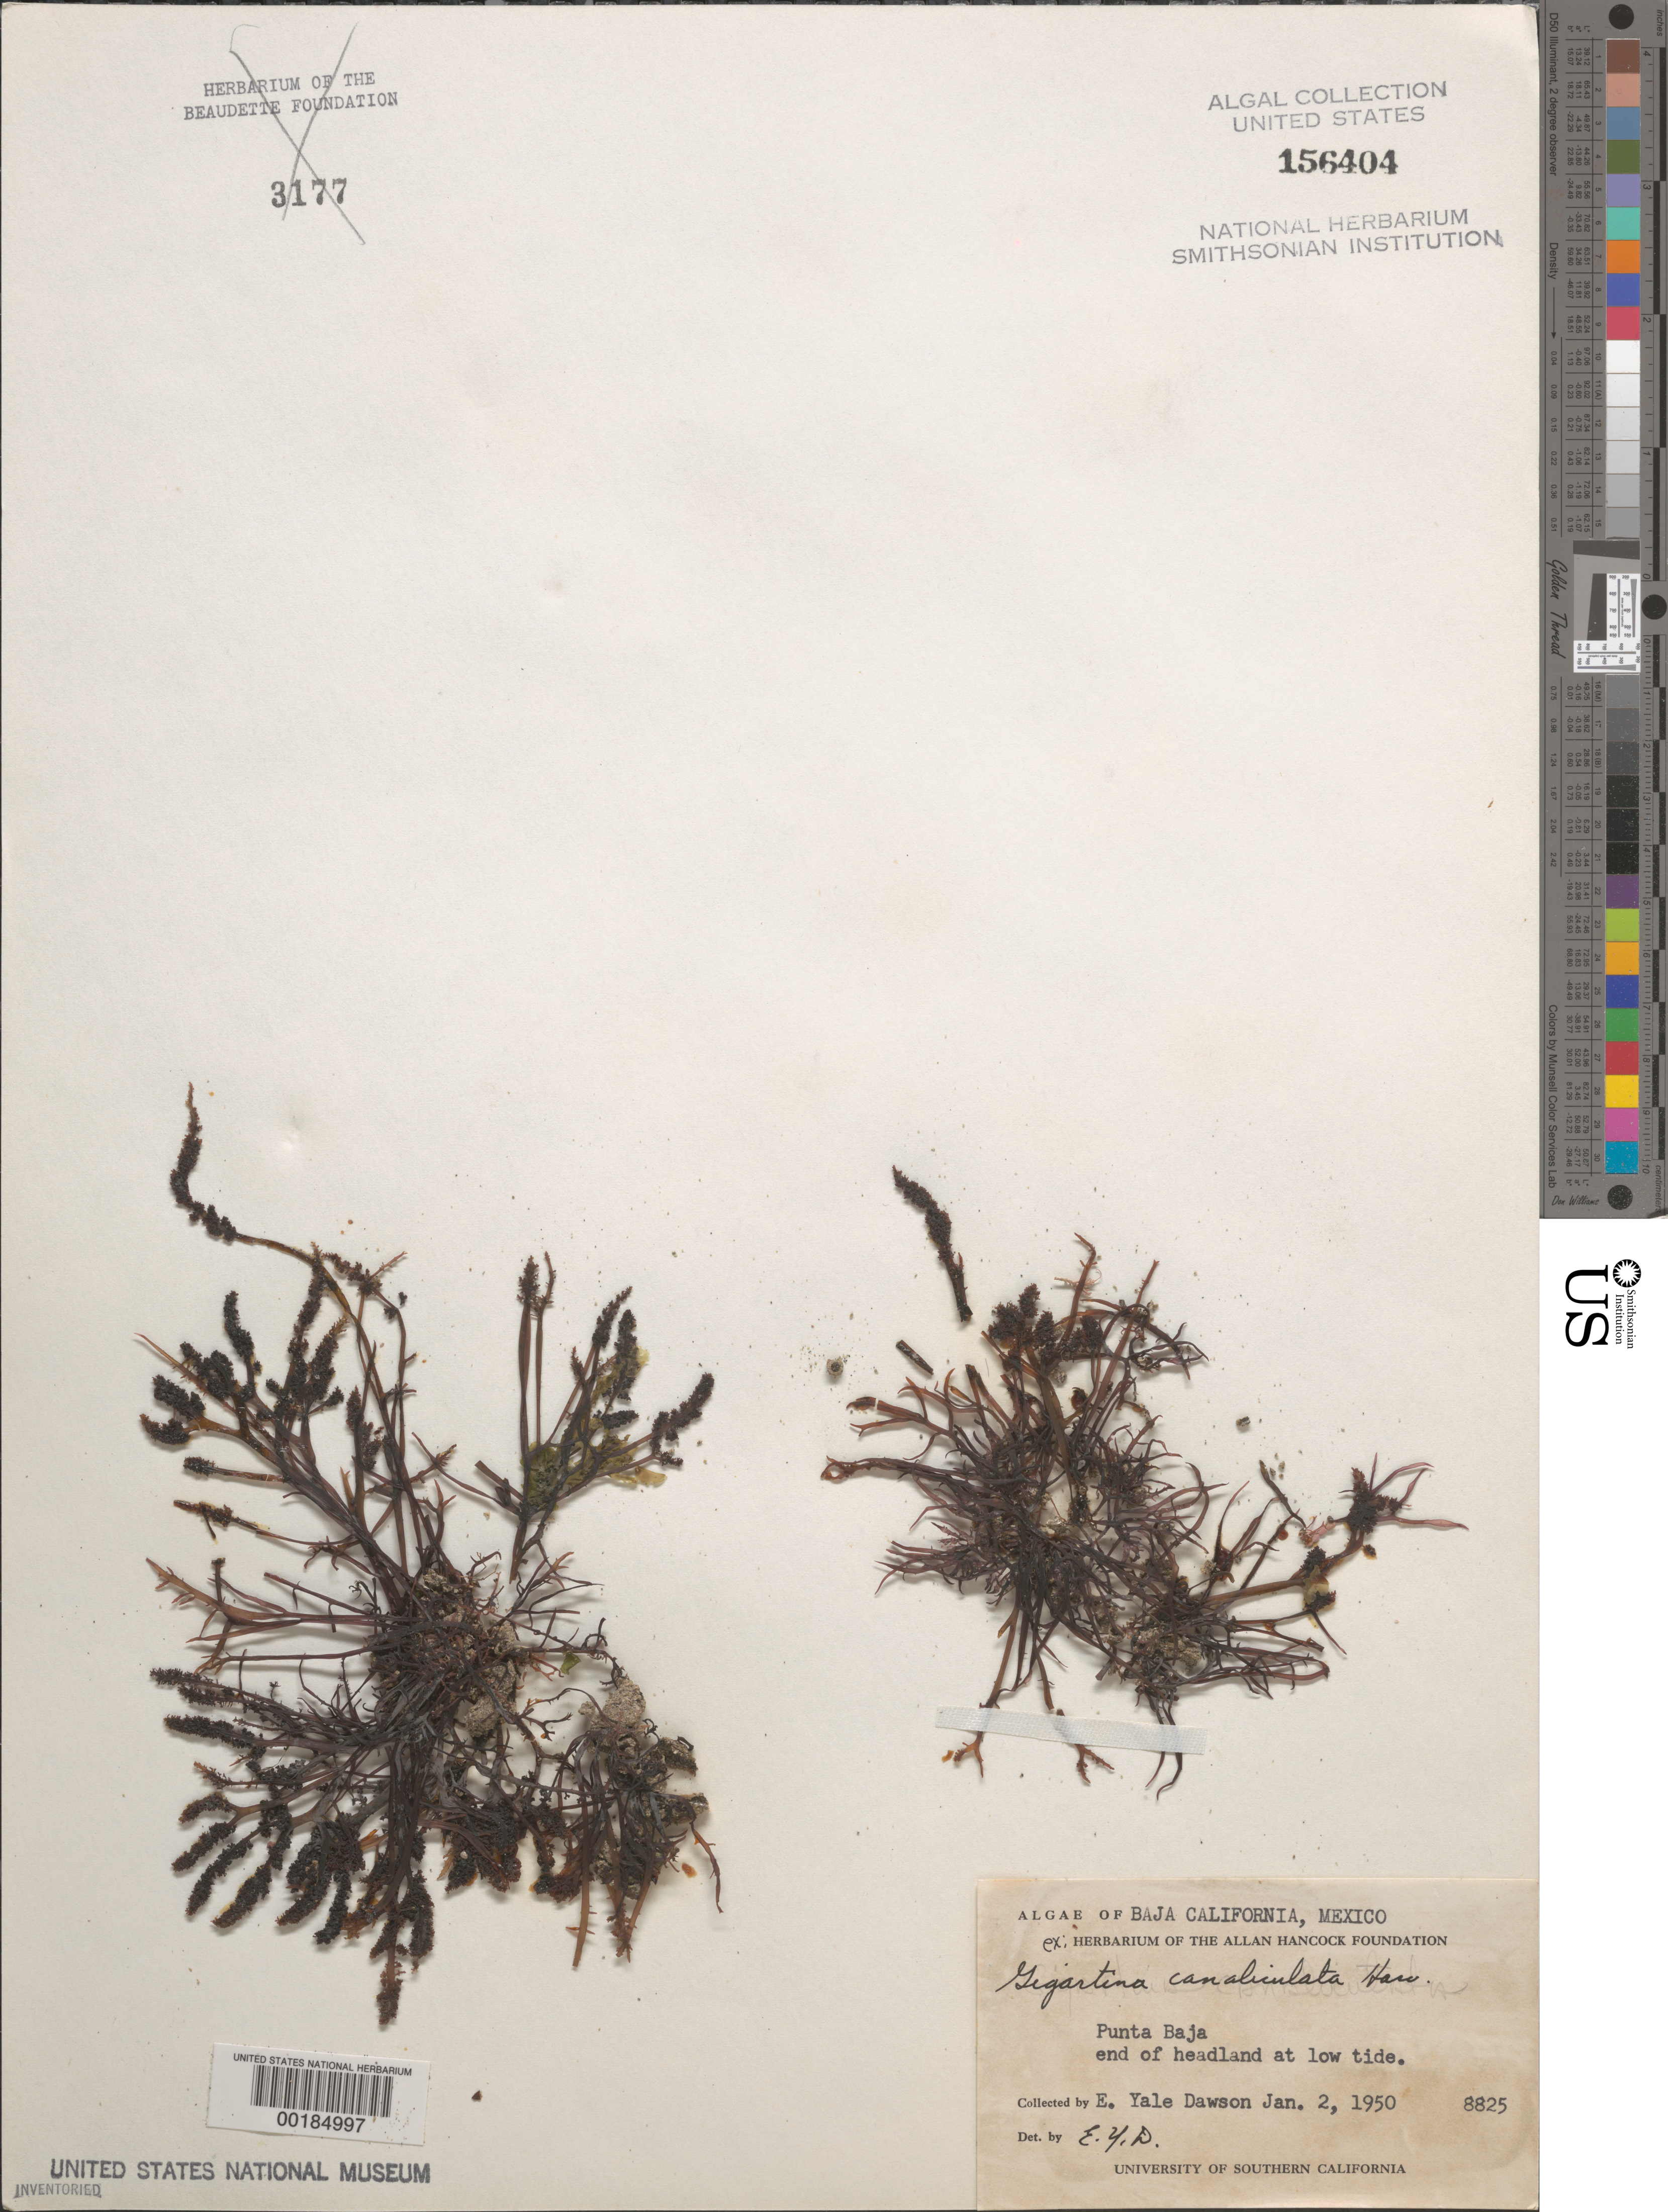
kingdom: Plantae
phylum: Rhodophyta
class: Florideophyceae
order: Gigartinales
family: Gigartinaceae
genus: Chondracanthus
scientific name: Chondracanthus canaliculatus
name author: (Harv.) Guiry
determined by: Algae name updating Project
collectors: E. Y. Dawson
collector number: EYD 8825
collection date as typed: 02 Jan 1950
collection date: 1950-01-02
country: Mexico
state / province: Baja California Norte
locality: Punta Baja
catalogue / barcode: US 156404